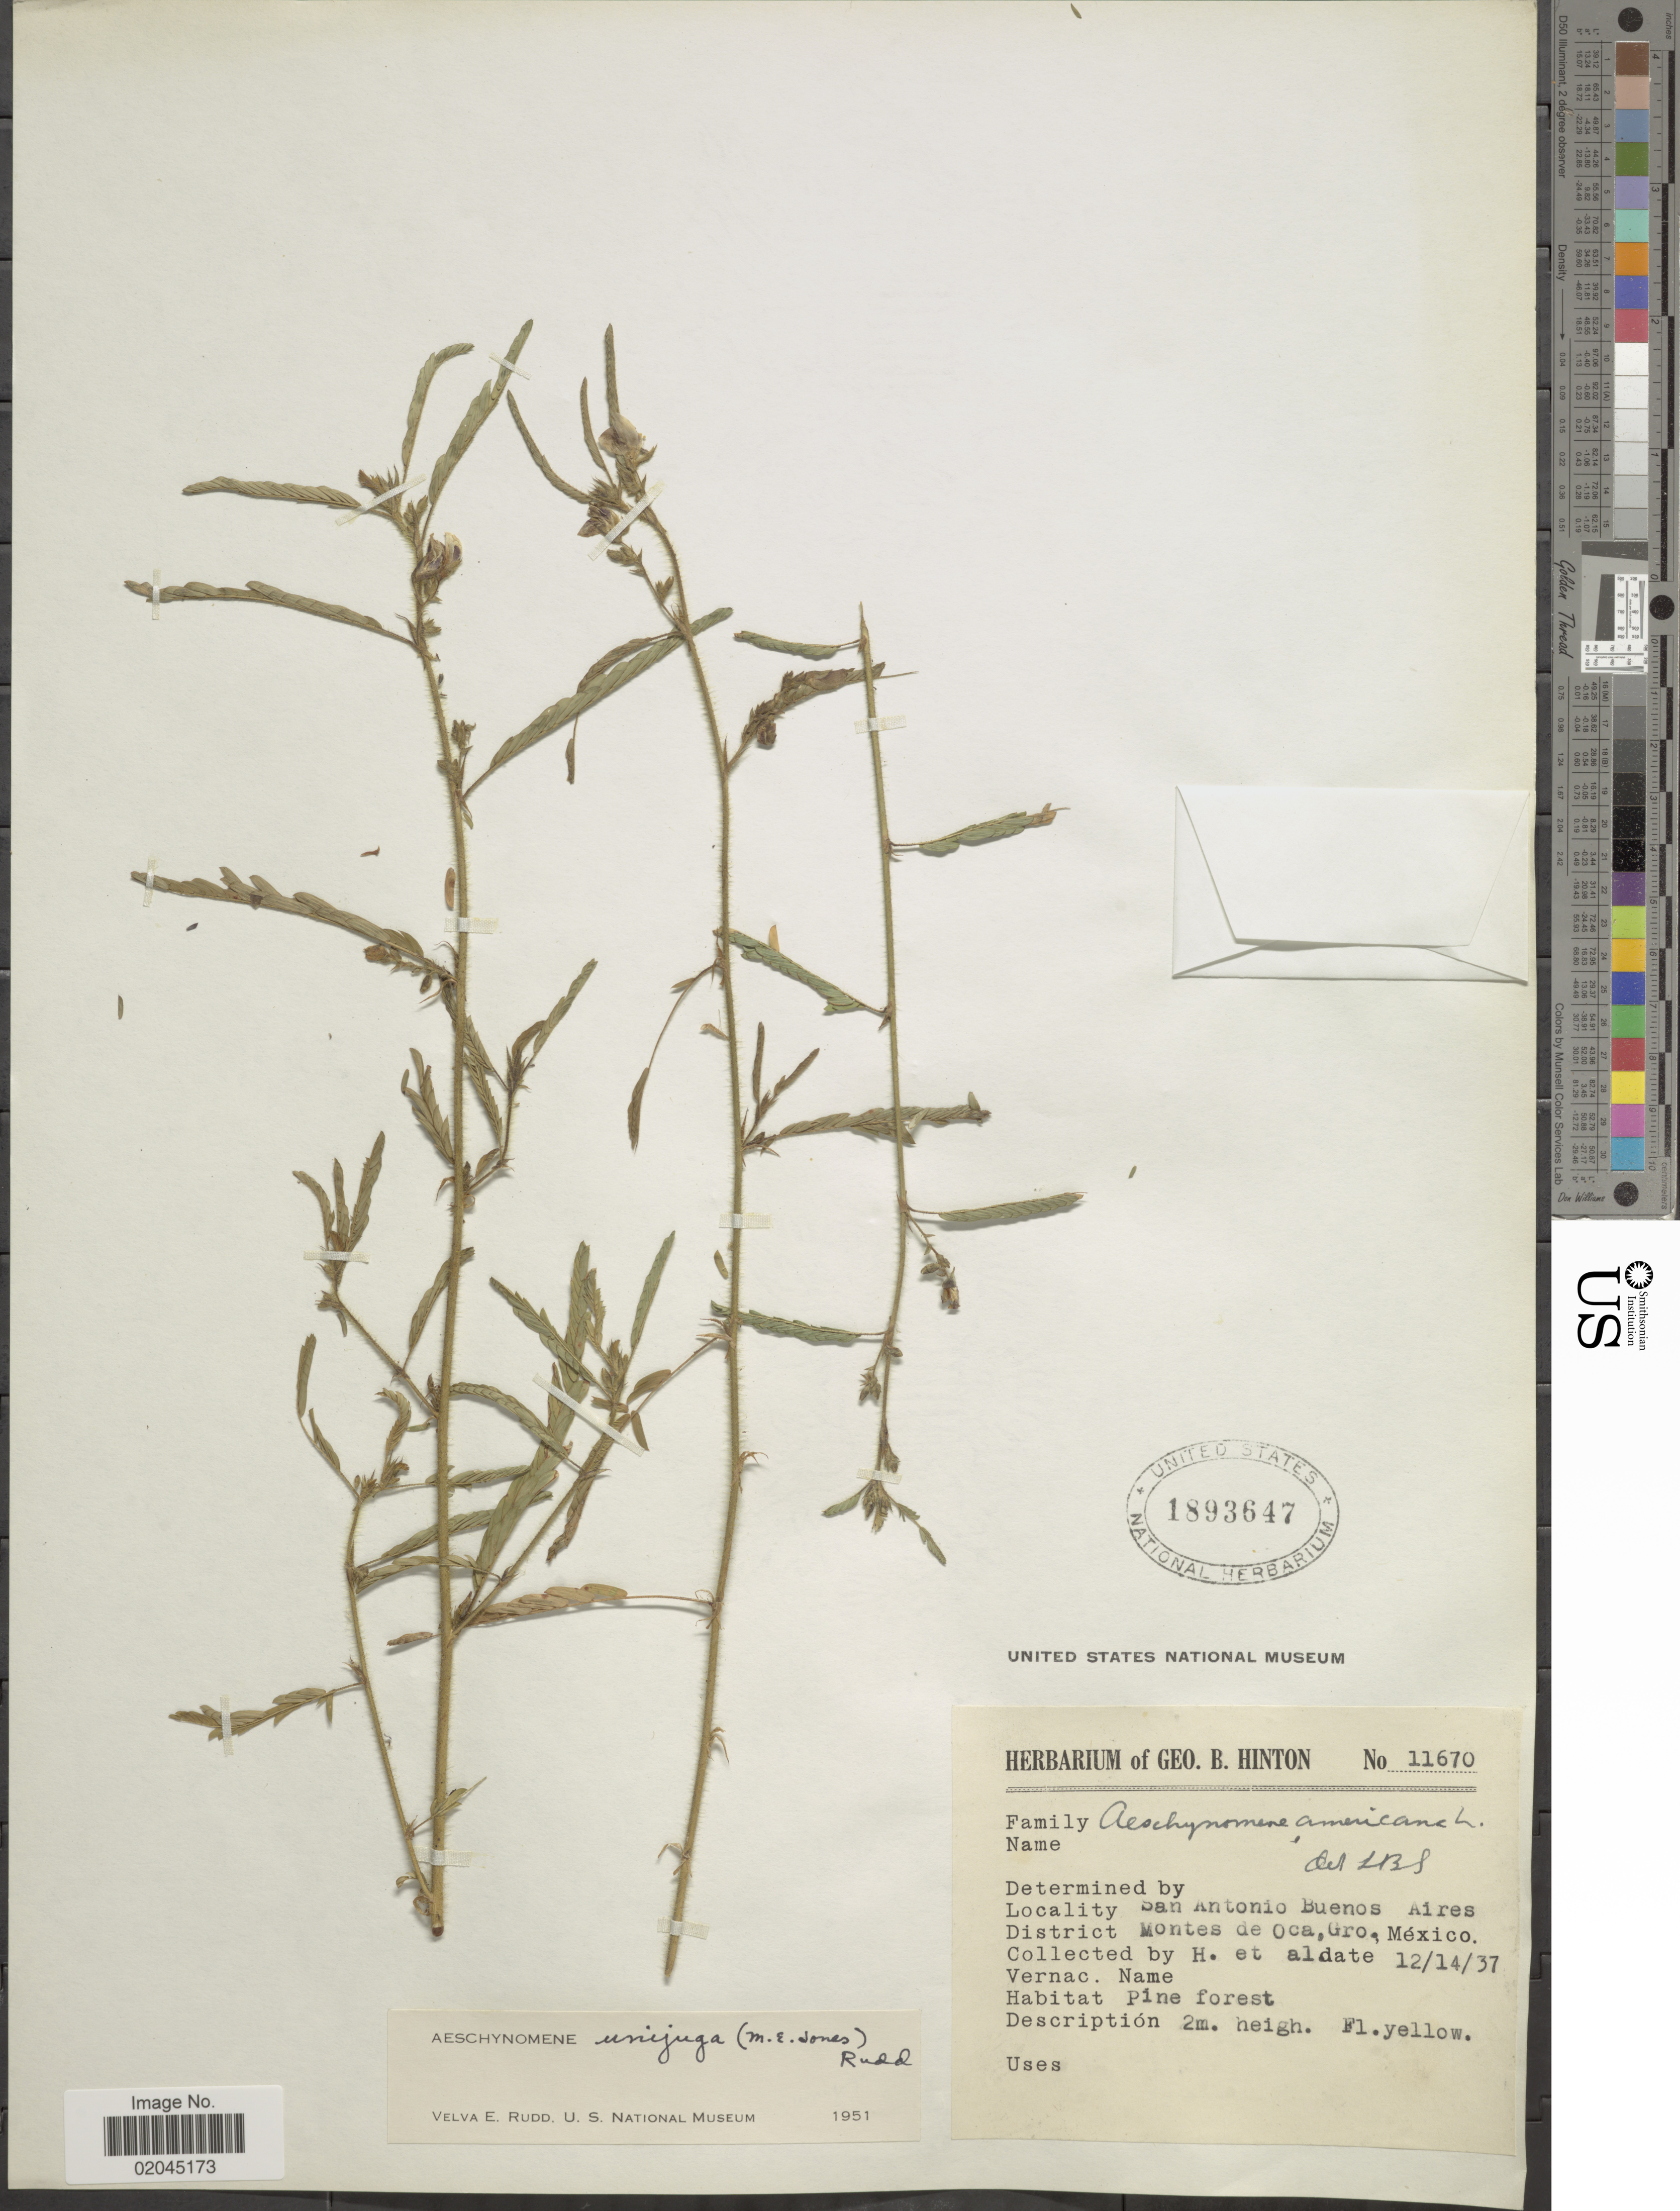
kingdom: Plantae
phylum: Tracheophyta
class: Magnoliopsida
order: Fabales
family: Fabaceae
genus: Aeschynomene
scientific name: Aeschynomene unijuga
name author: (M.E. Jones) Rudd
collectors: G. B. Hinton & et al.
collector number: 11670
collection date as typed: Transcribed d/m/y: 14/12/37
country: Mexico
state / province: Guerrero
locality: San Antonio Buenos Aires, District Montes de Oca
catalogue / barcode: US 1893647